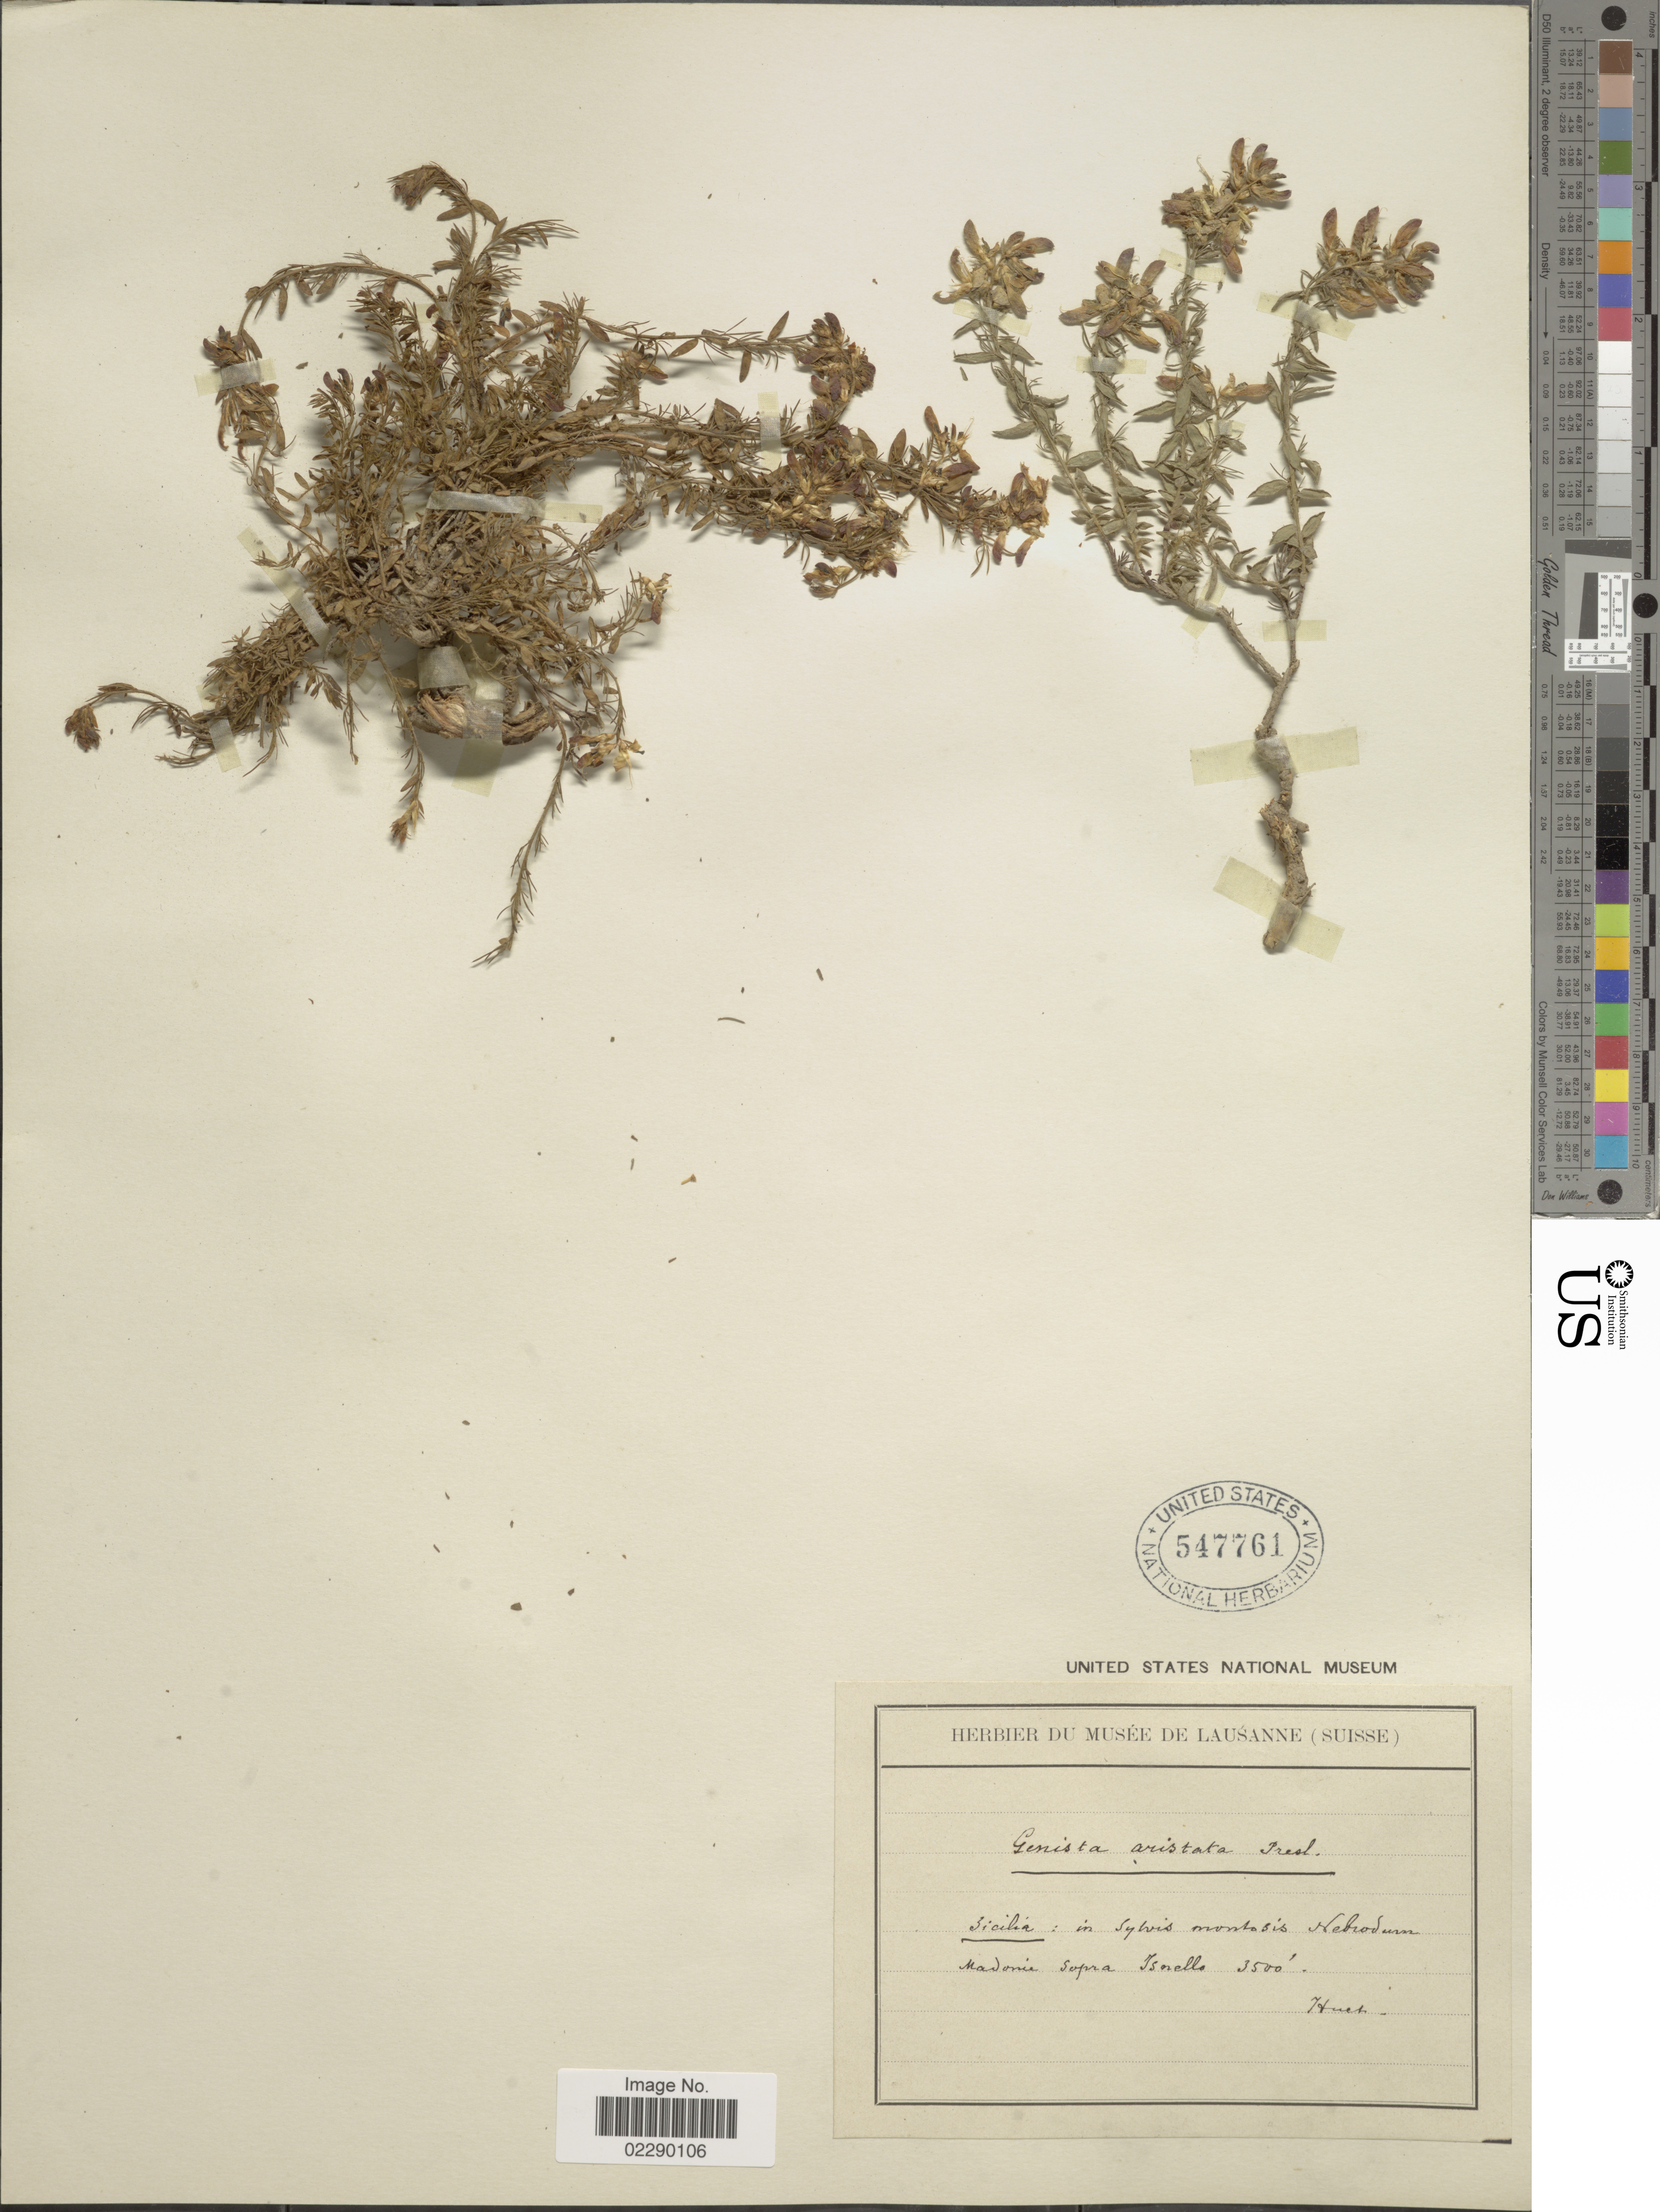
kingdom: Plantae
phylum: Tracheophyta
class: Magnoliopsida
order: Fabales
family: Fabaceae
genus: Genista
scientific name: Genista aristata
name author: C. Presl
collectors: -. Huet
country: Italy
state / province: Siciliana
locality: Sicilia: in sylvis montosis Nebrodurn Madonie sopra Isorello. [interpreted]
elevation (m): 1067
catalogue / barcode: US 547761